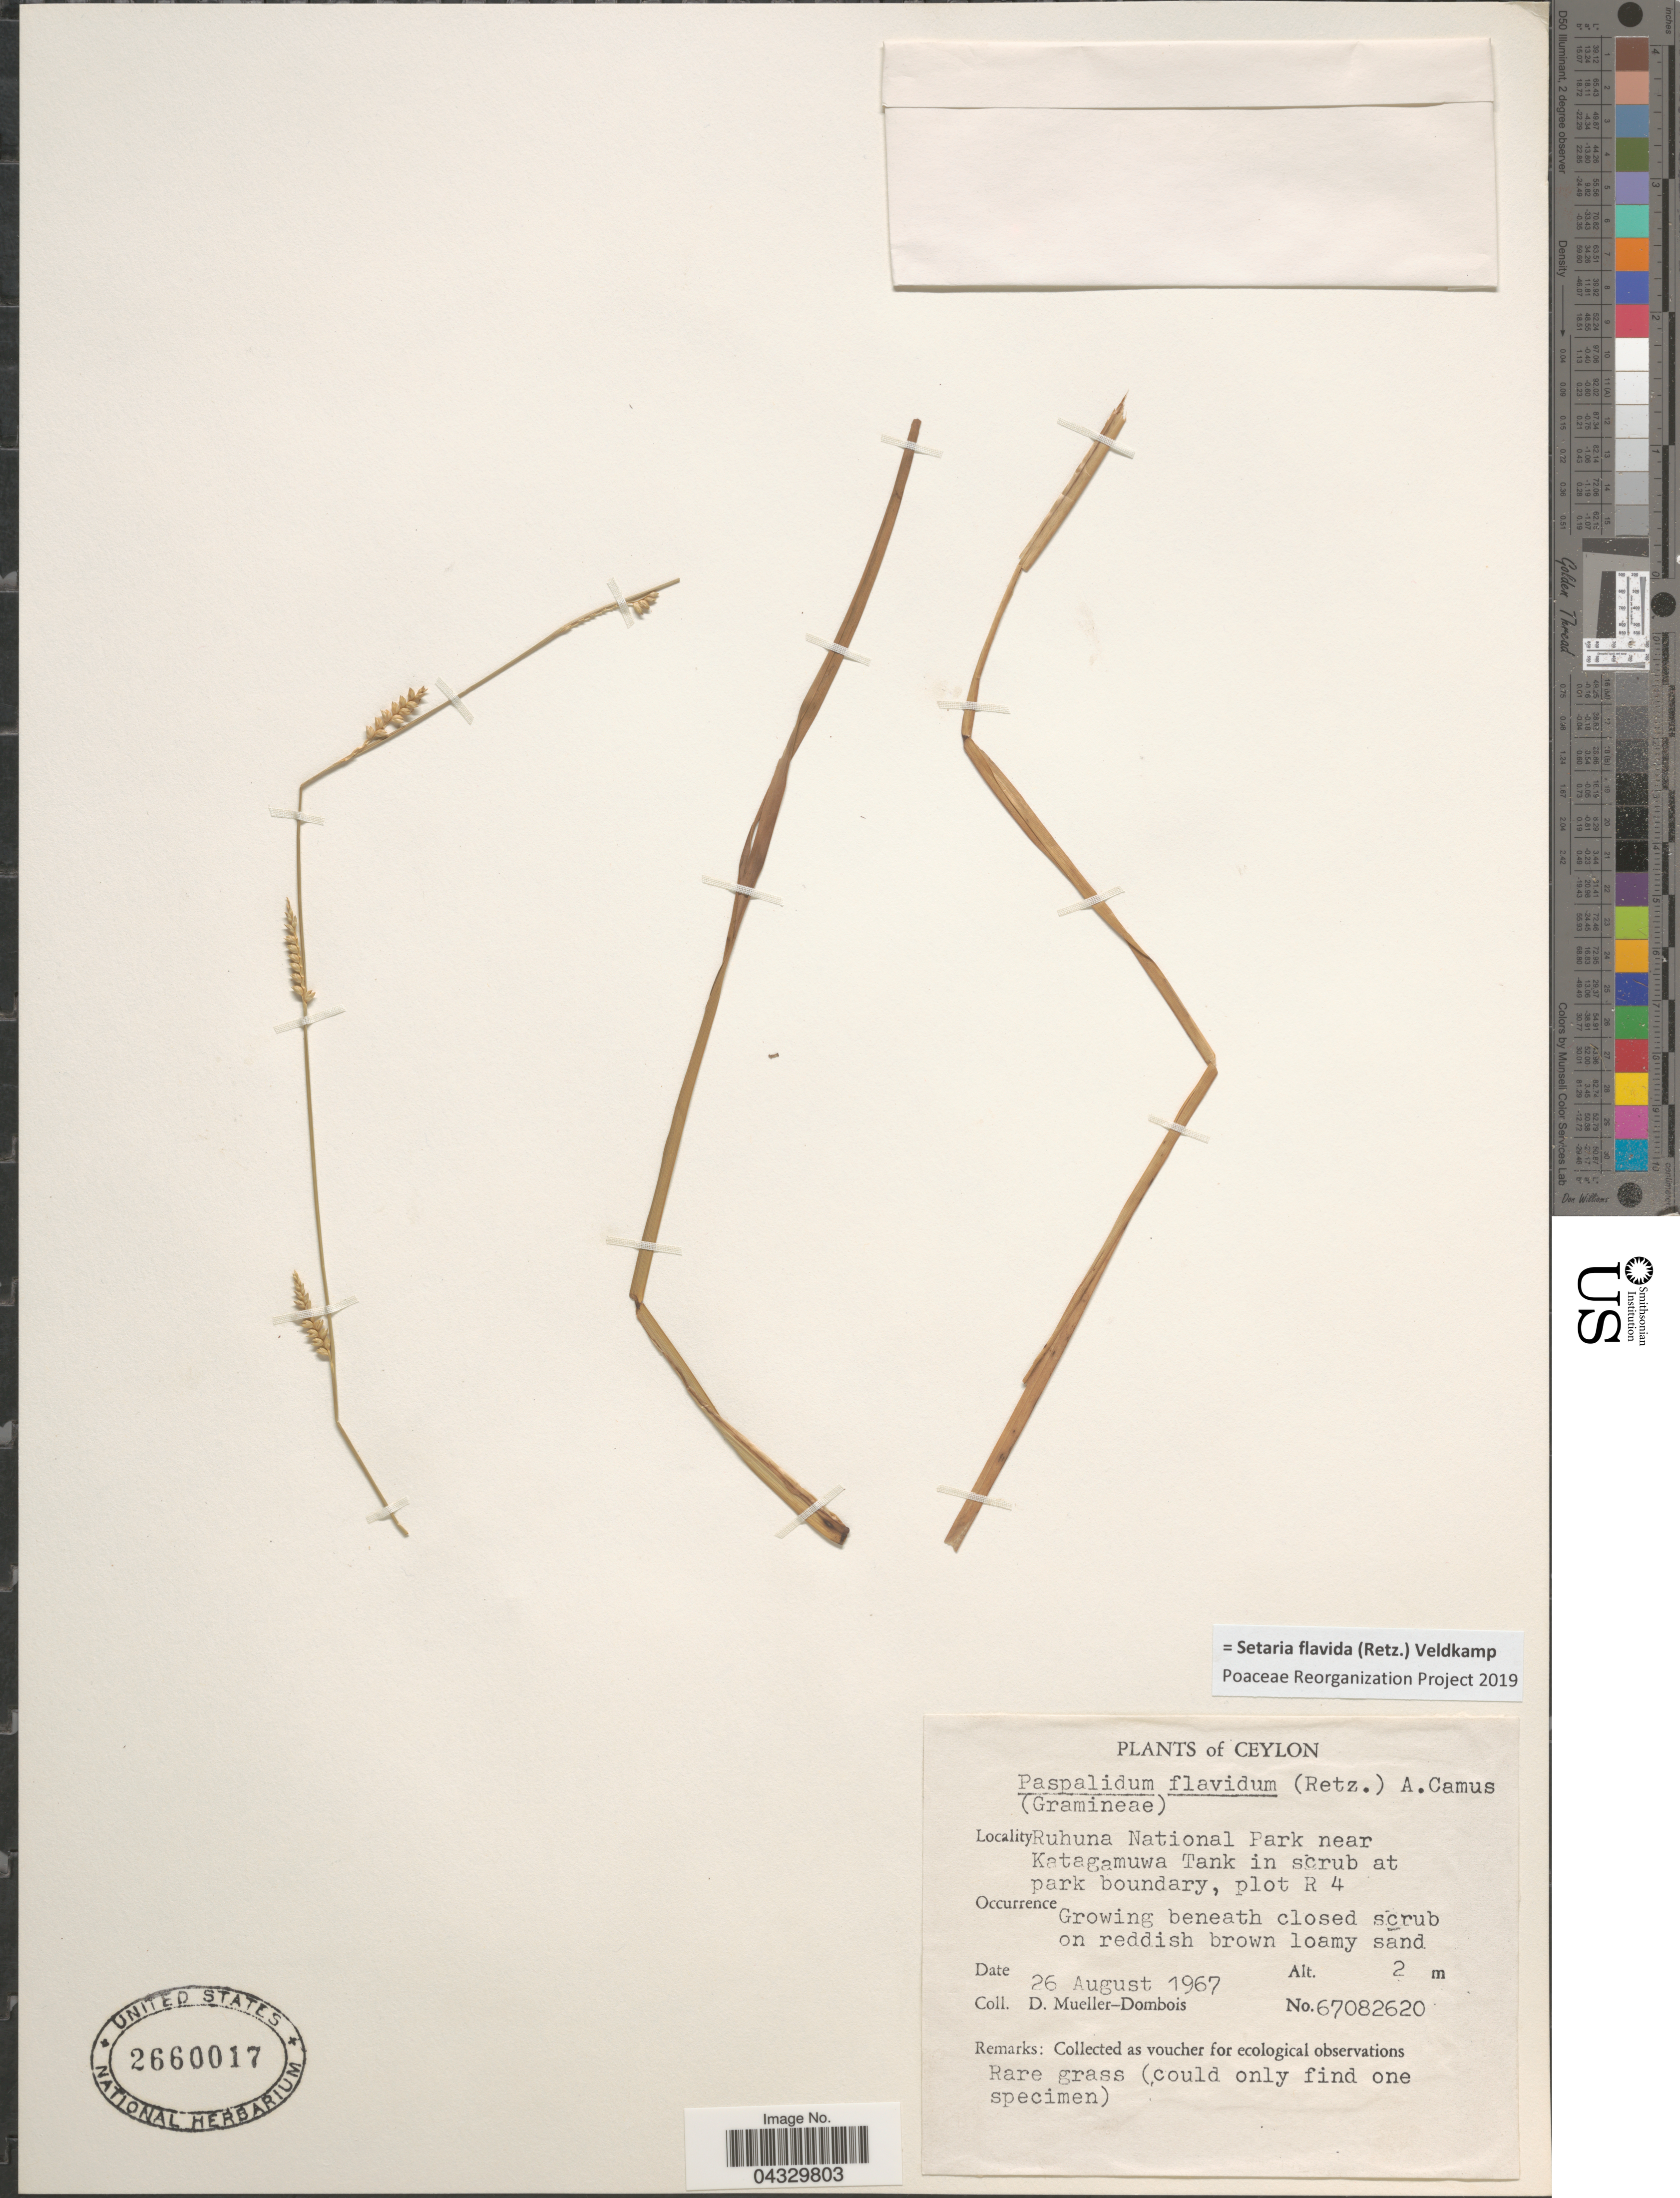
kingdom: Plantae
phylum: Tracheophyta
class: Liliopsida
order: Poales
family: Poaceae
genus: Setaria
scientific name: Setaria flavida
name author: (Retz.) Veldkamp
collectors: D. Mueller-Dombois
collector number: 67082620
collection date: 1967-08-26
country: Sri Lanka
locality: Ceylon. Ruhuna National Park near Katagamuwa Tank in scrub at park boundary, plot R 4.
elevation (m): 2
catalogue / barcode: US 2660017